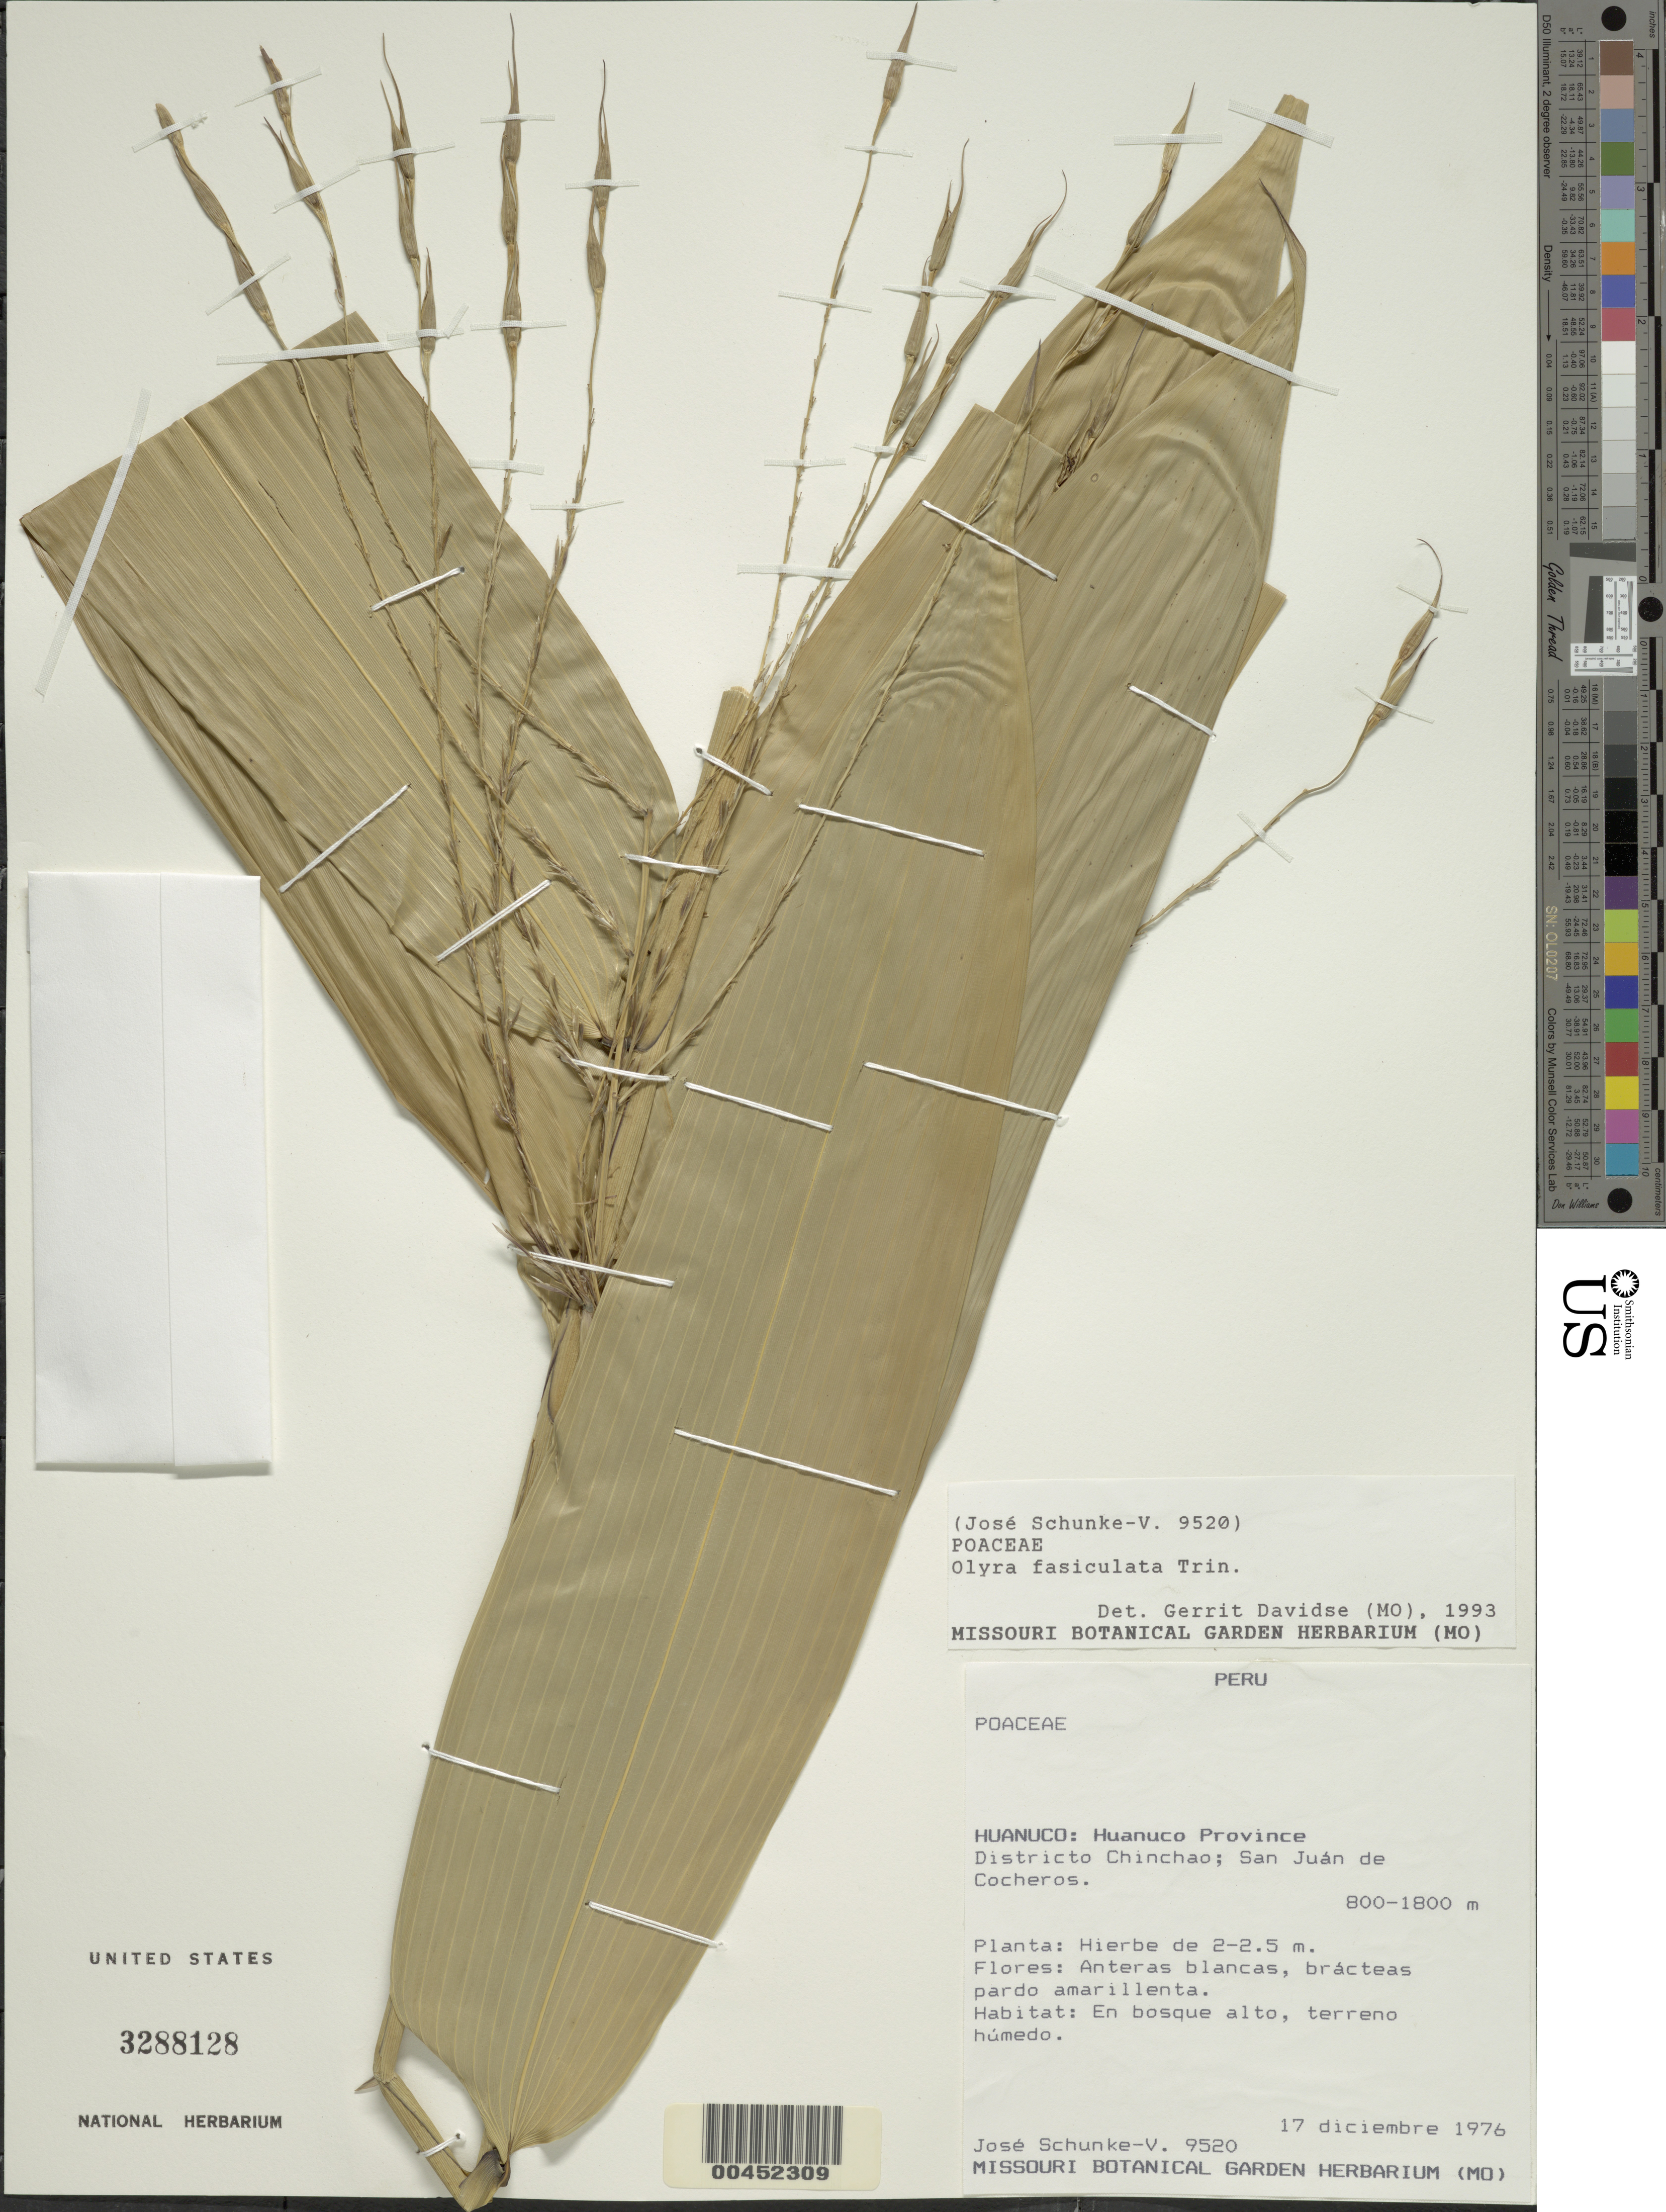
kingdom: Plantae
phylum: Tracheophyta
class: Liliopsida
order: Poales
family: Poaceae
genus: Olyra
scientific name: Olyra fasciculata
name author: Trin.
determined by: Davidse, Gerrit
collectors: J. Schunke Vigo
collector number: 9520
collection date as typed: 17 Dec 1976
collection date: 1976-12-17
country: Peru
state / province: Huánuco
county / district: Huánuco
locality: Distrito Chinchao, San Juan de Cocheros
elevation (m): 800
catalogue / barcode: US 3288128